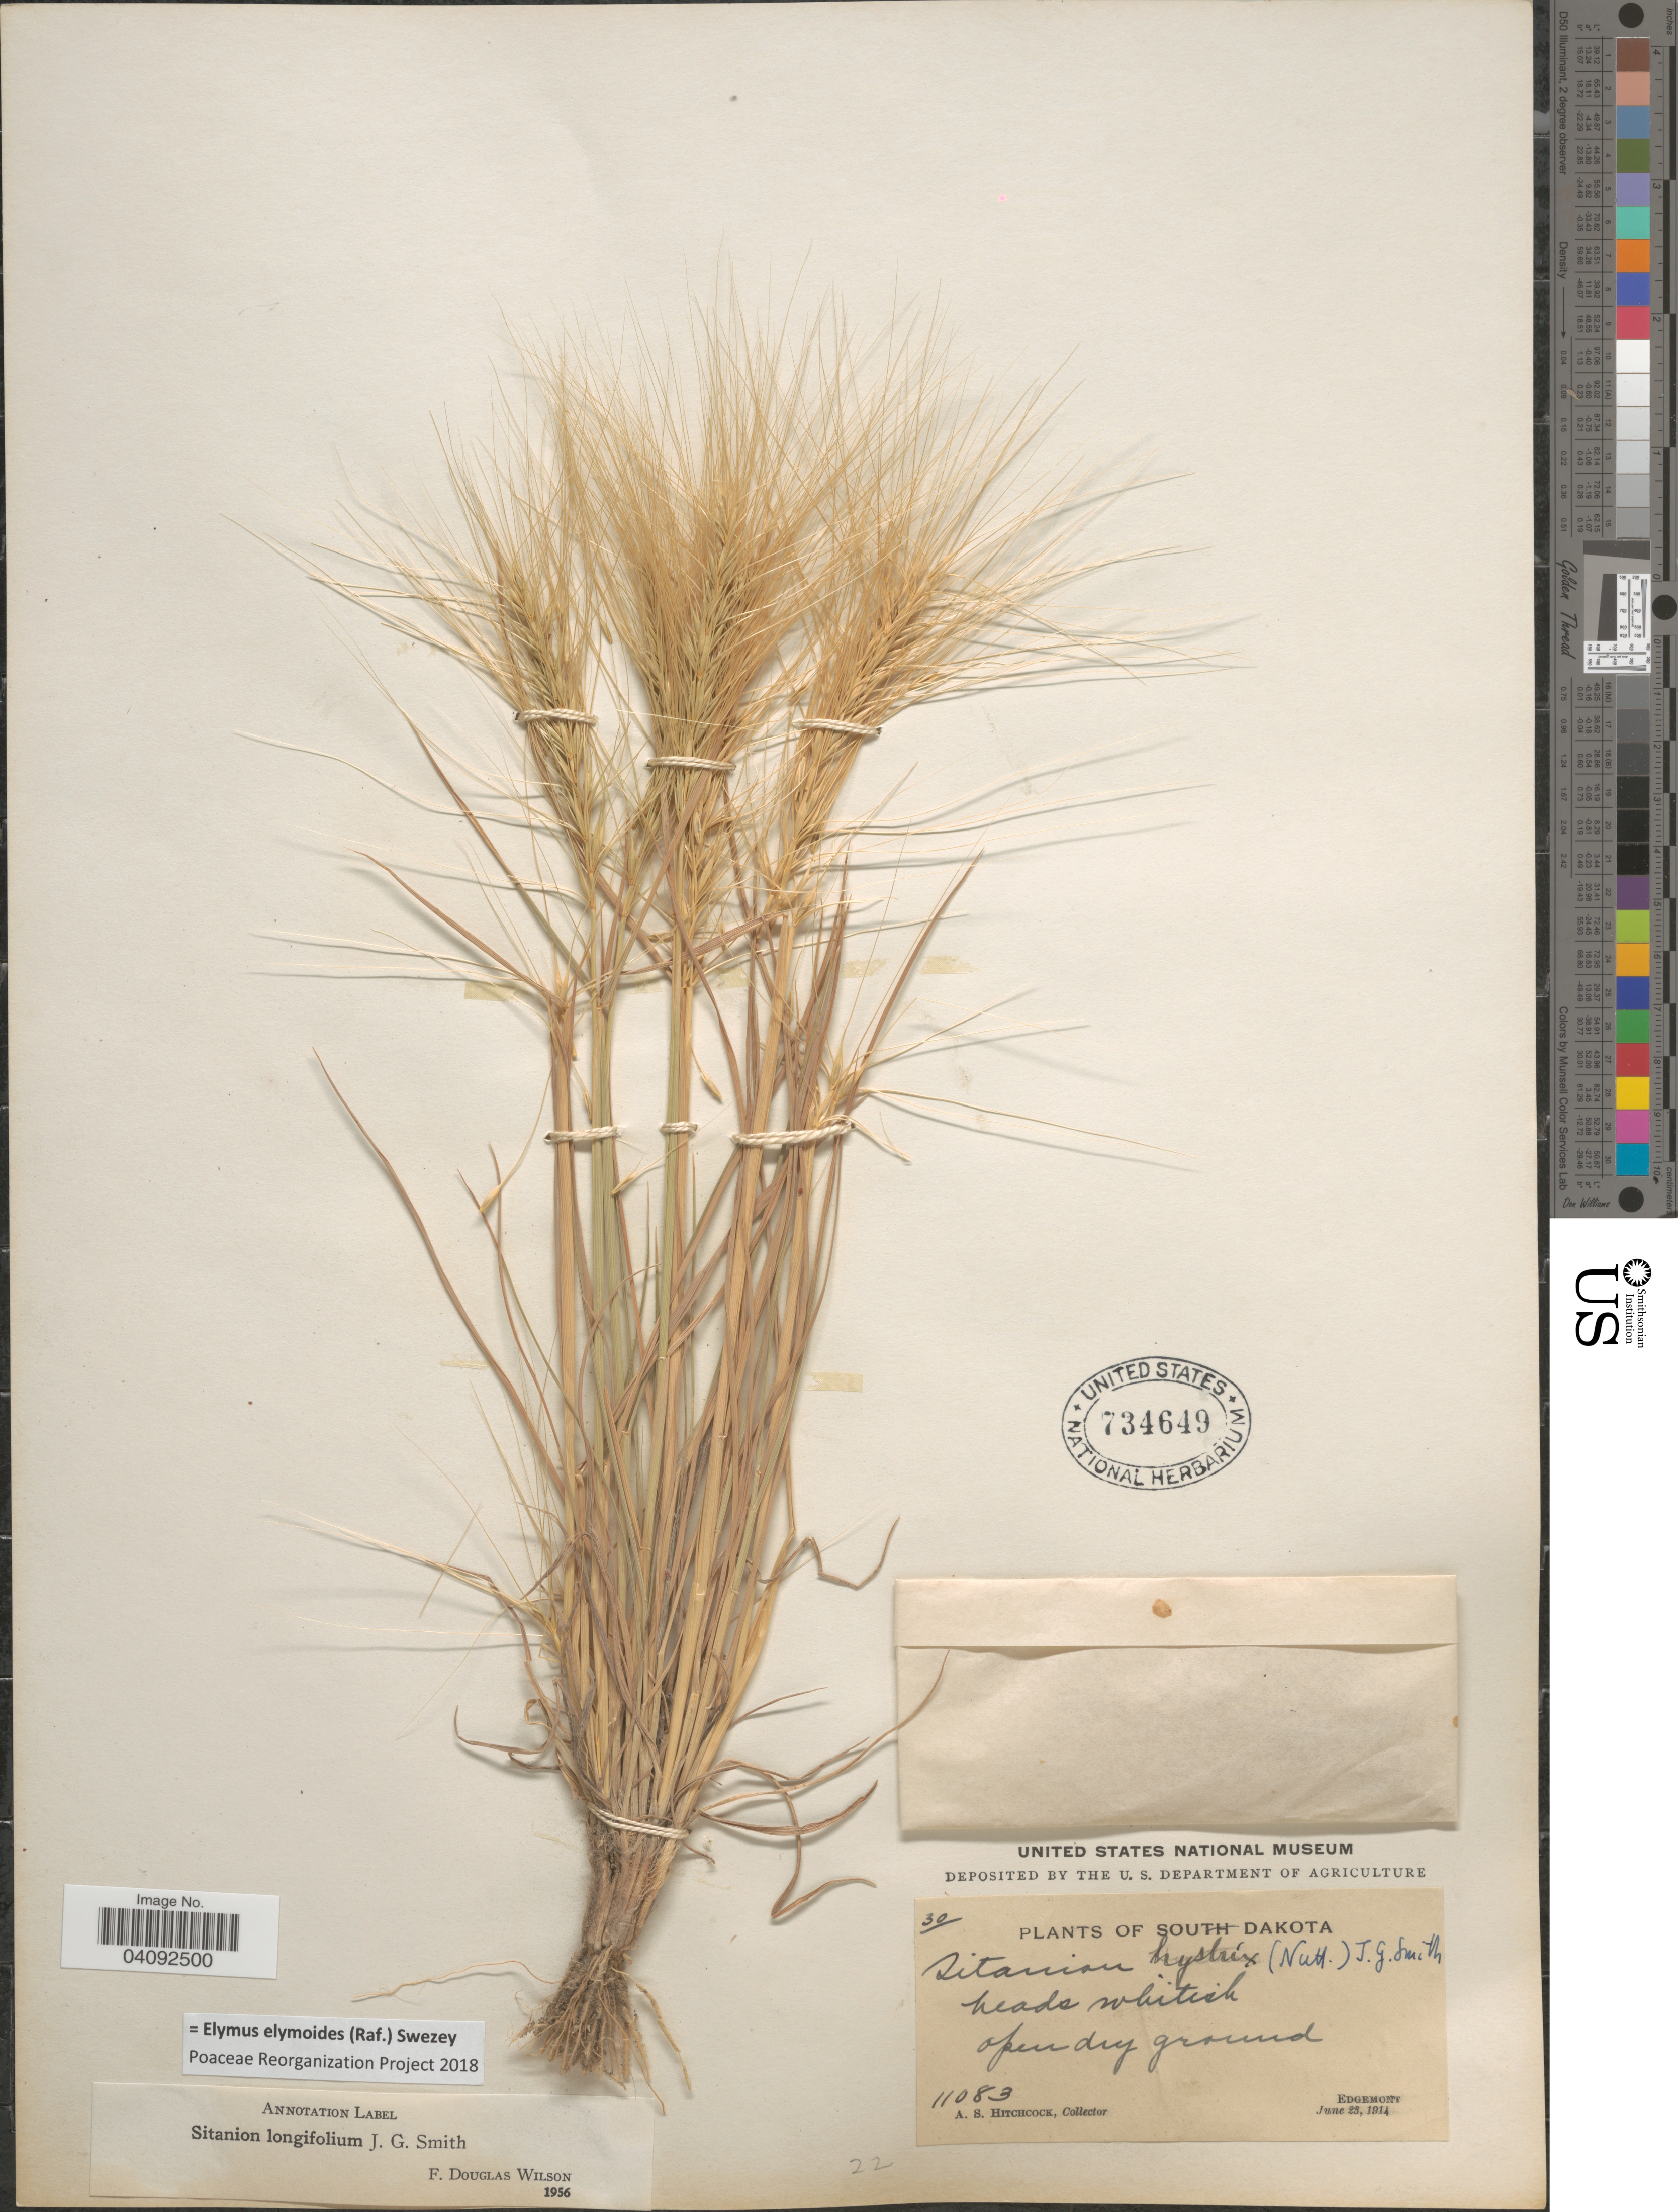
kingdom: Plantae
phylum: Tracheophyta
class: Liliopsida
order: Poales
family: Poaceae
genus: Elymus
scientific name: Elymus elymoides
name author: (Raf.) Swezey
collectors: A. S. Hitchcock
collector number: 11083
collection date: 1914-06-23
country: United States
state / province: South Dakota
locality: Edgemont.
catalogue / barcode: US 734649